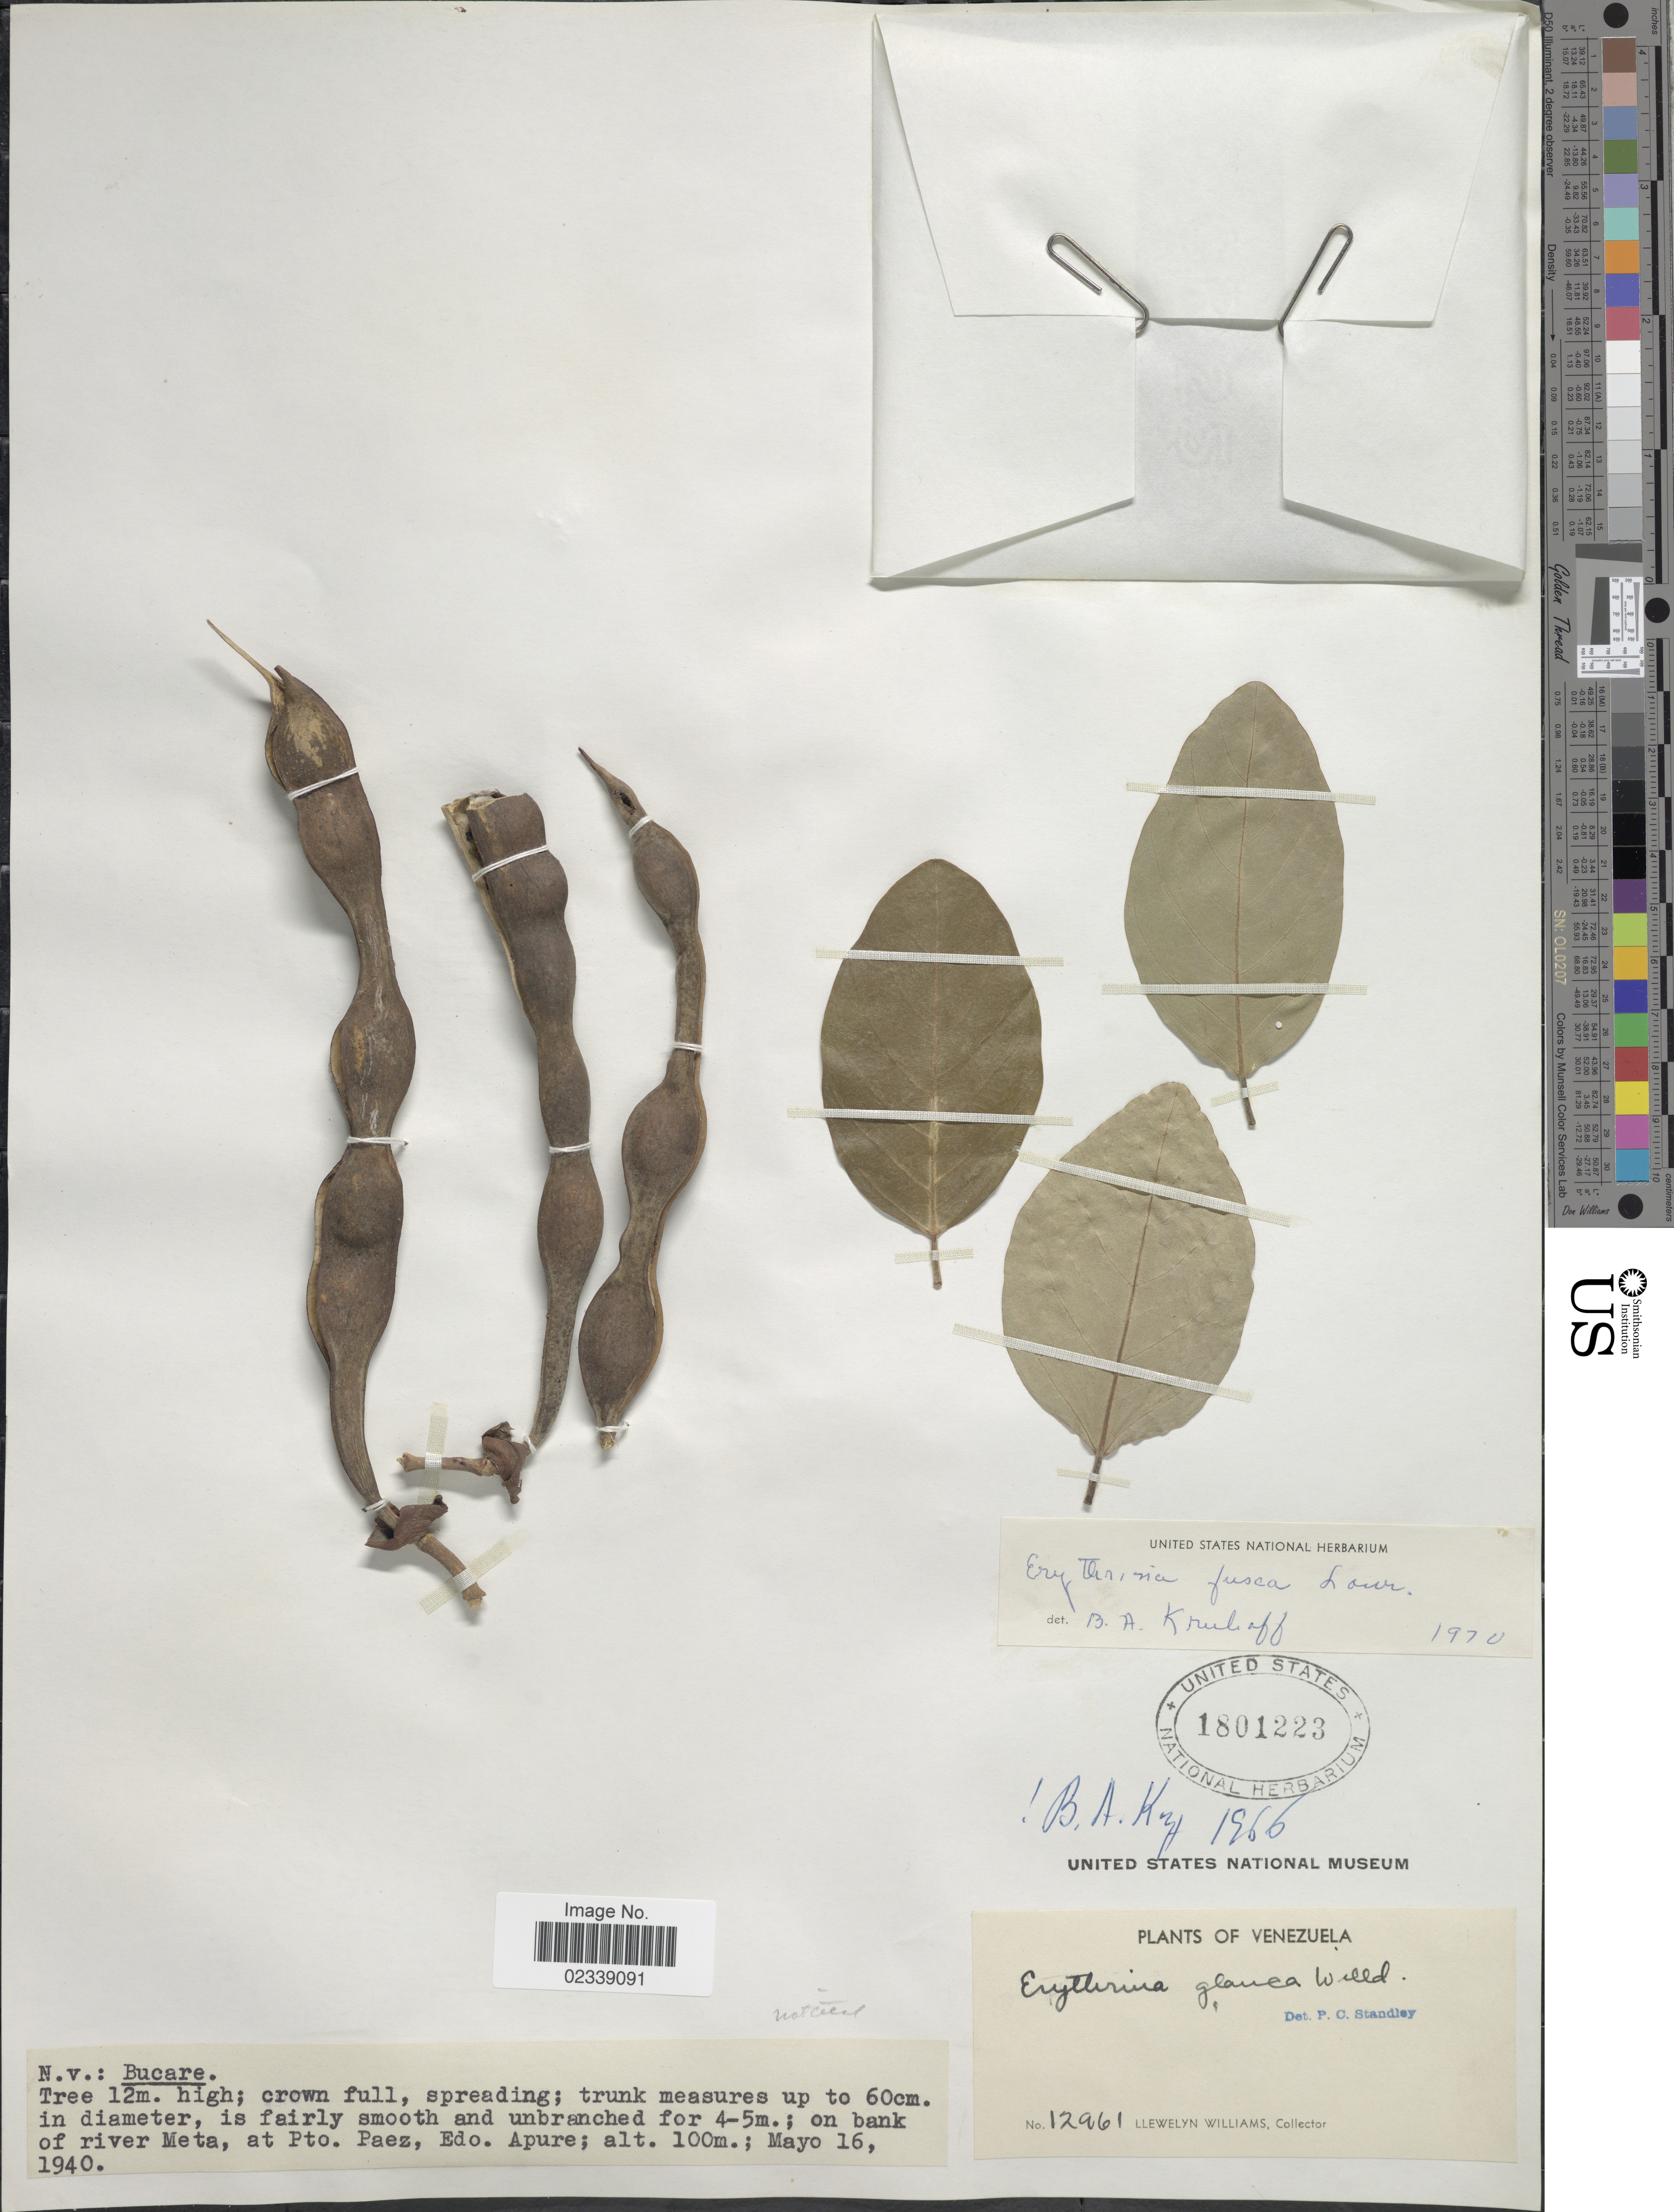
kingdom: Plantae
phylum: Tracheophyta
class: Magnoliopsida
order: Fabales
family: Fabaceae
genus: Erythrina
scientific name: Erythrina fusca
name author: Lour.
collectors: Ll. Williams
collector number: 12961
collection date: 1940-05-16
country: Venezuela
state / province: Apure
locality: On bank of River Meta, at Pto. Paez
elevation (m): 100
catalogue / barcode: US 1801223